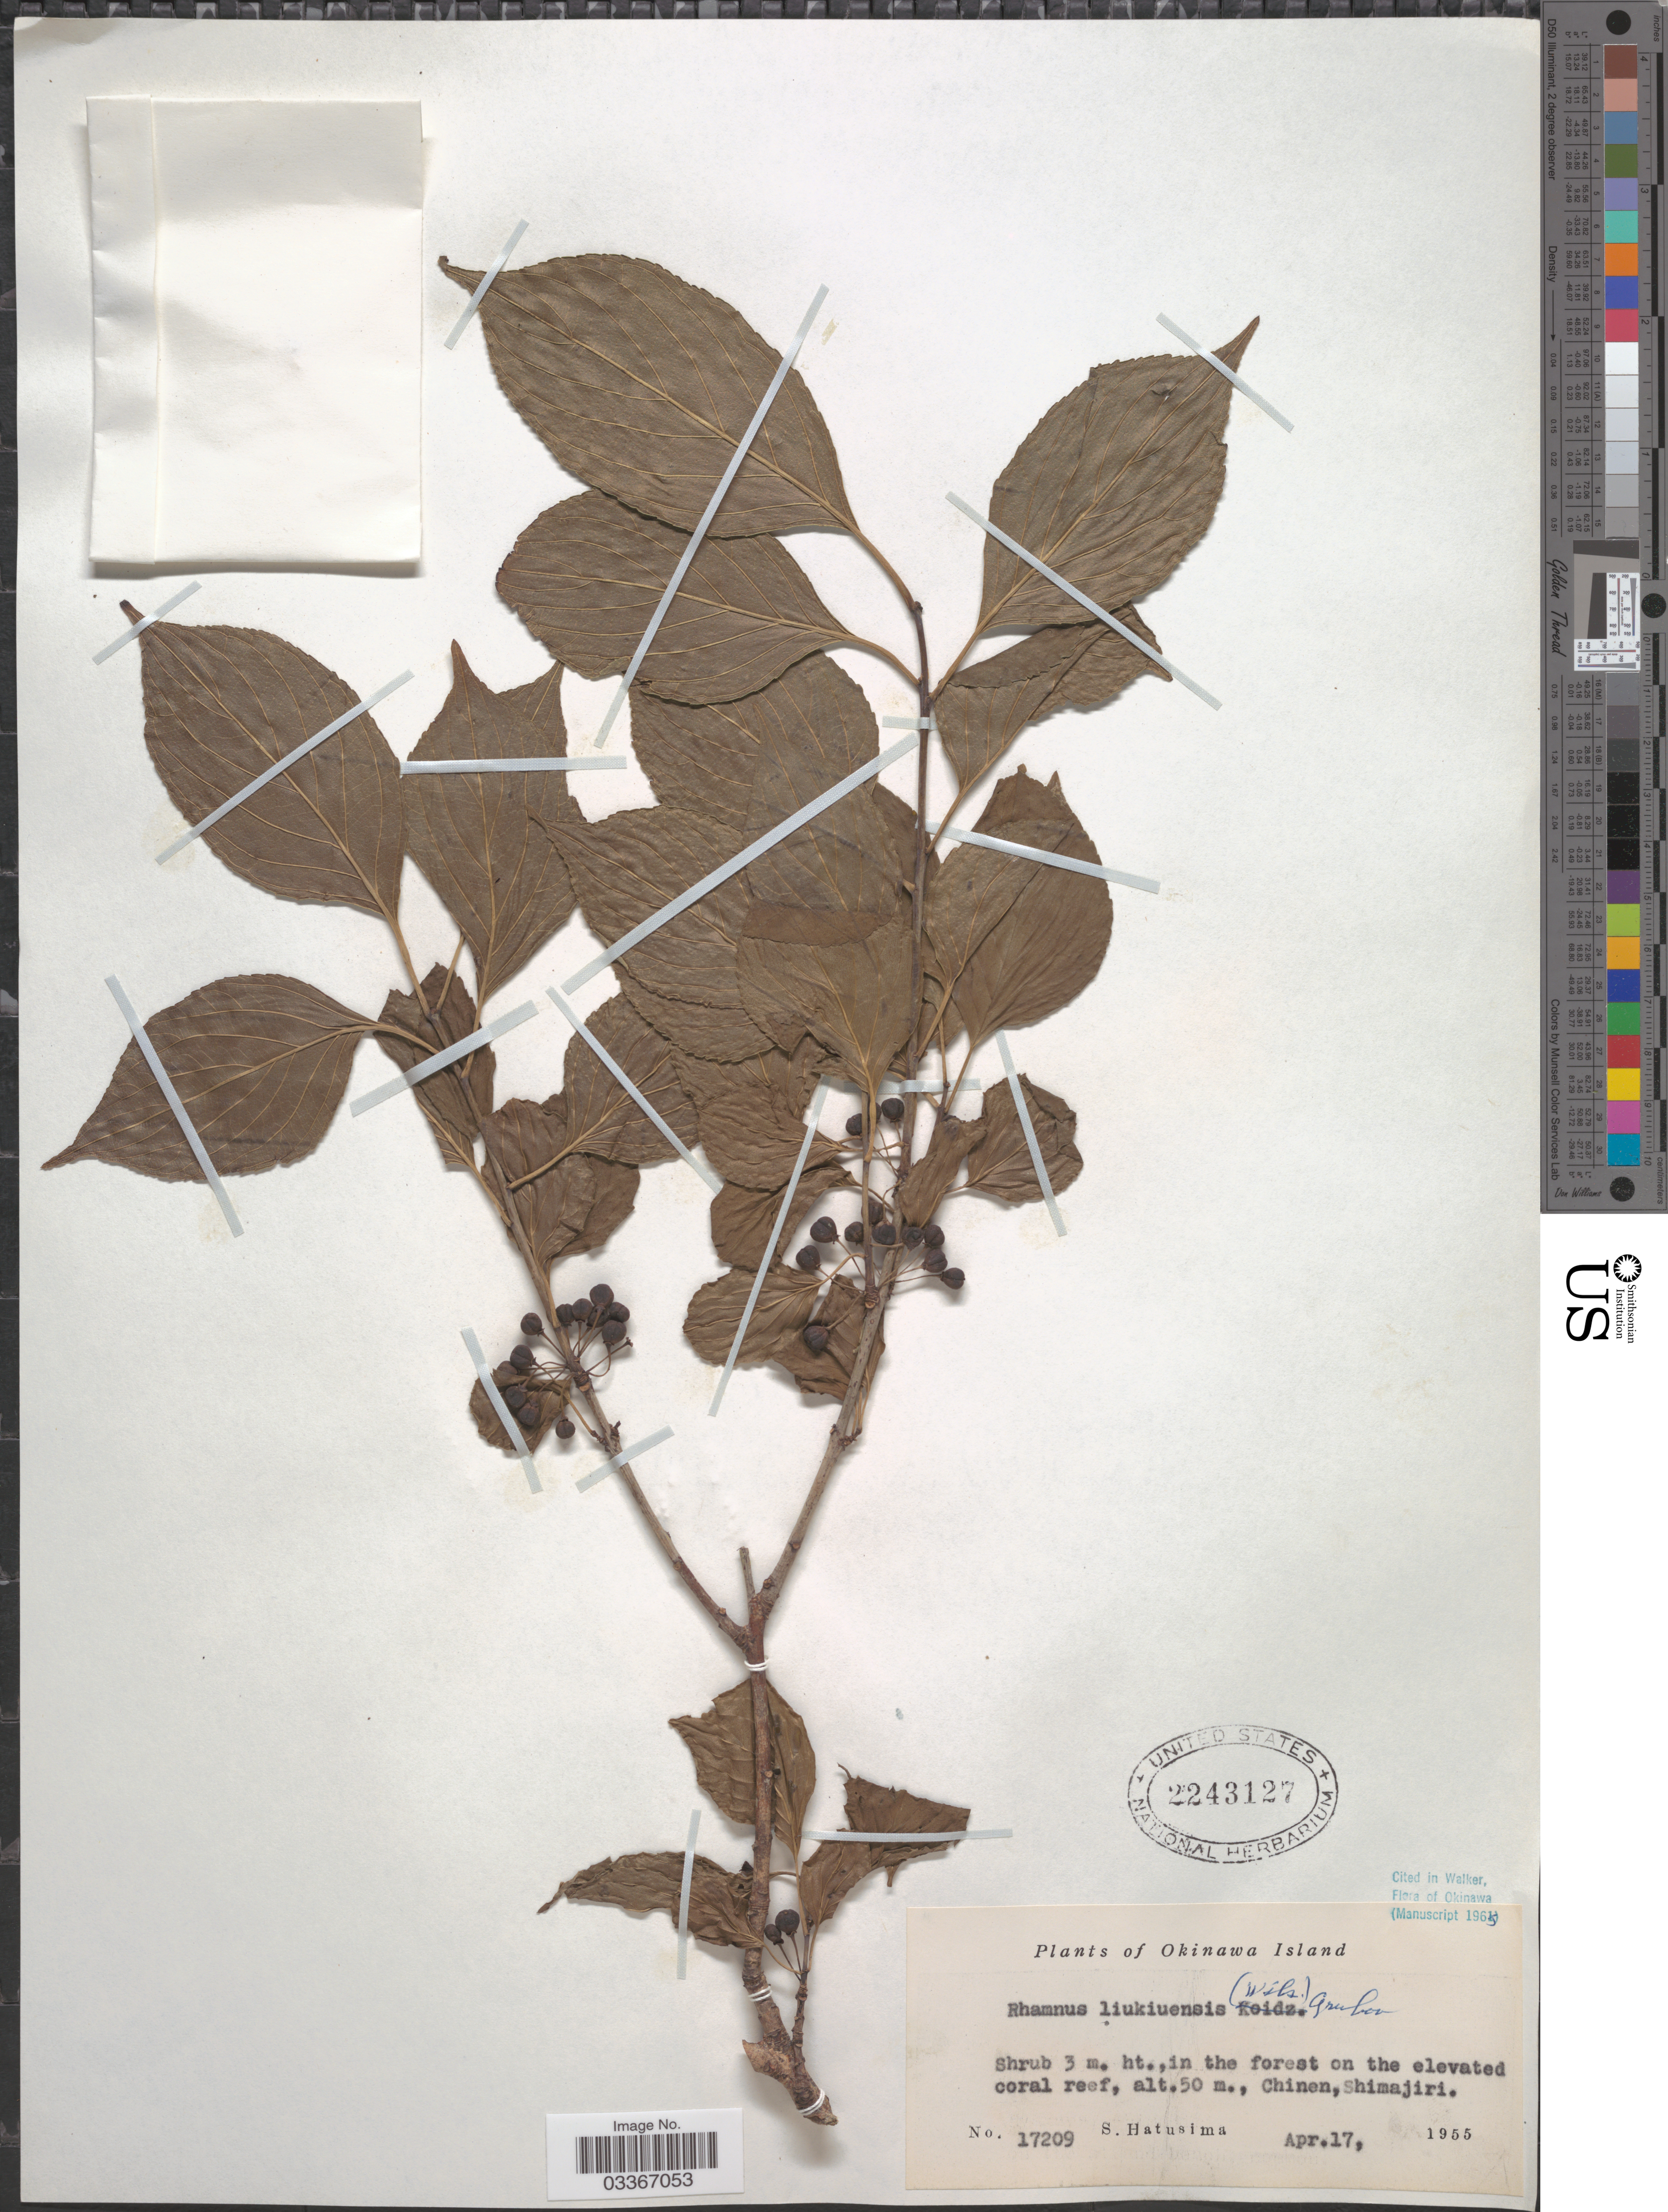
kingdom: Plantae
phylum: Tracheophyta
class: Magnoliopsida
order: Rosales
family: Rhamnaceae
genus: Rhamnus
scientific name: Rhamnus liukiuensis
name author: (E.H. Wilson) Koidz.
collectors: S. Hatusima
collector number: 17209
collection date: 1955-04-17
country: Japan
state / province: Okinawa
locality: Okinawa Island. Chinen, Shimajiri.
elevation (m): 50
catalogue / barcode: US 2243127